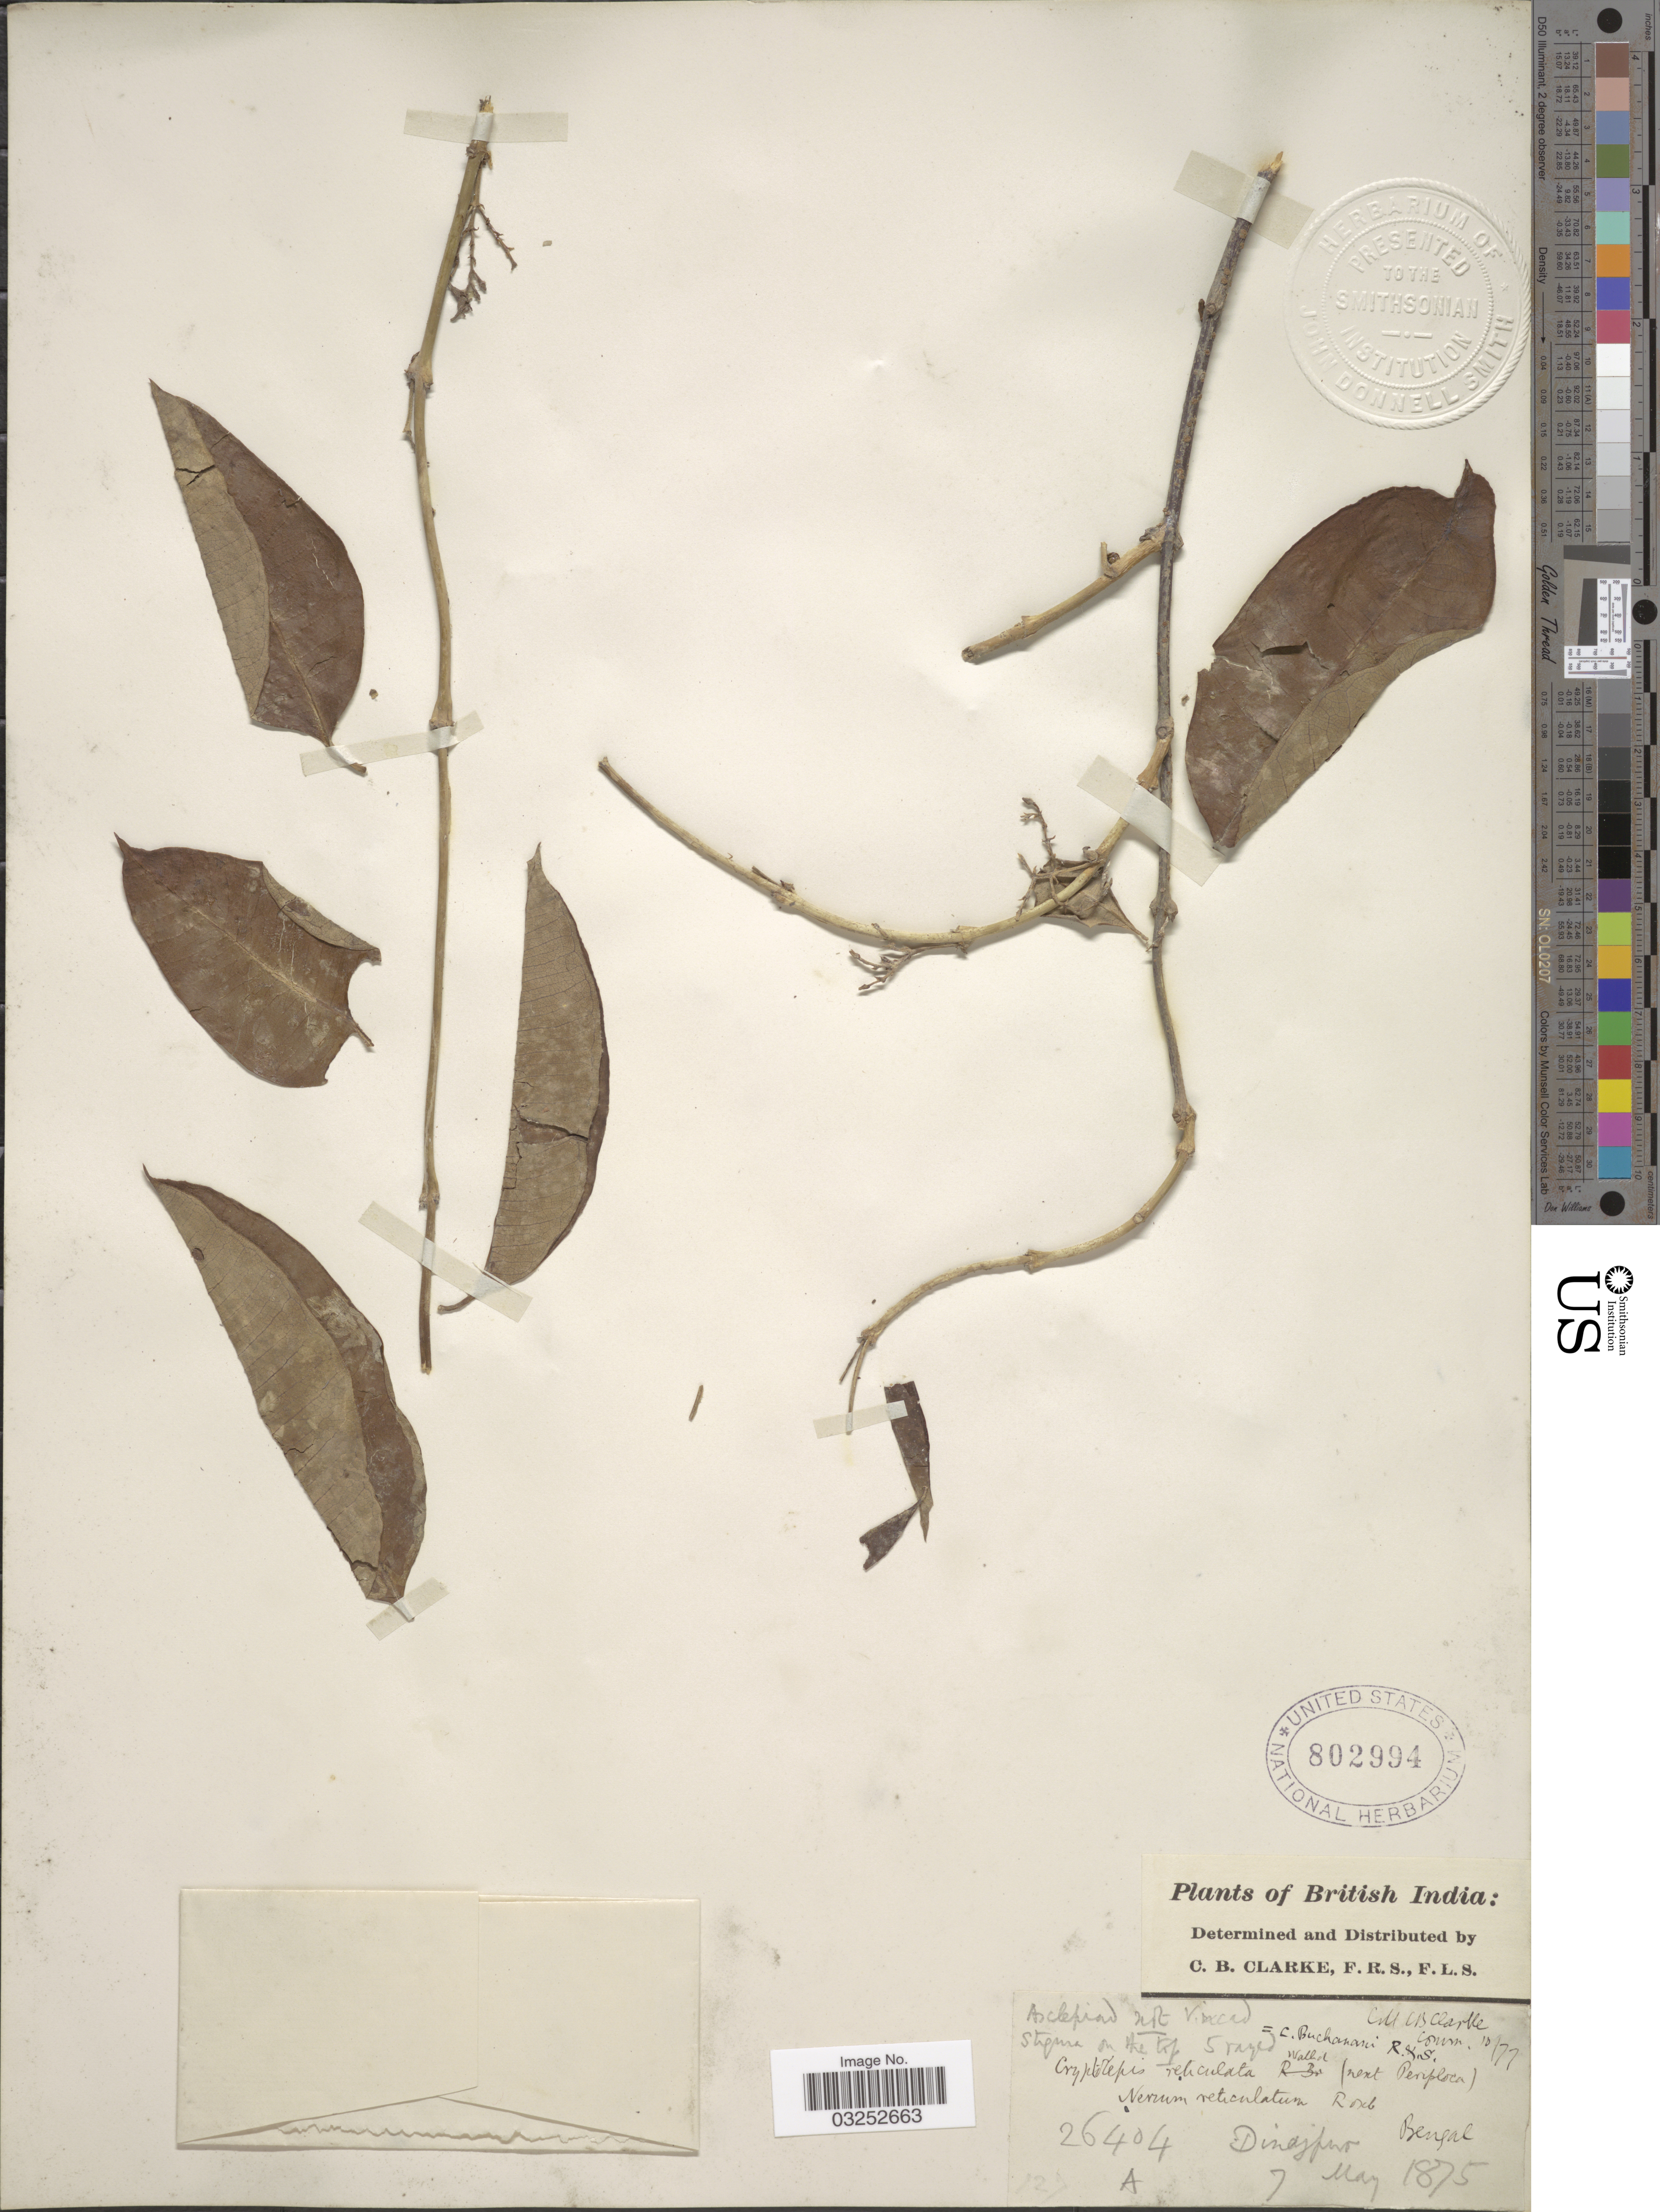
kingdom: Plantae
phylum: Tracheophyta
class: Magnoliopsida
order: Gentianales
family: Apocynaceae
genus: Cryptolepis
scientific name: Cryptolepis buchananii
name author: Roem. & Schult.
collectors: C. B. Clarke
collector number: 26404 A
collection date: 1875-05-07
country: Bangladesh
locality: British India, Dinajpur, Bengal.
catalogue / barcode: US 802994